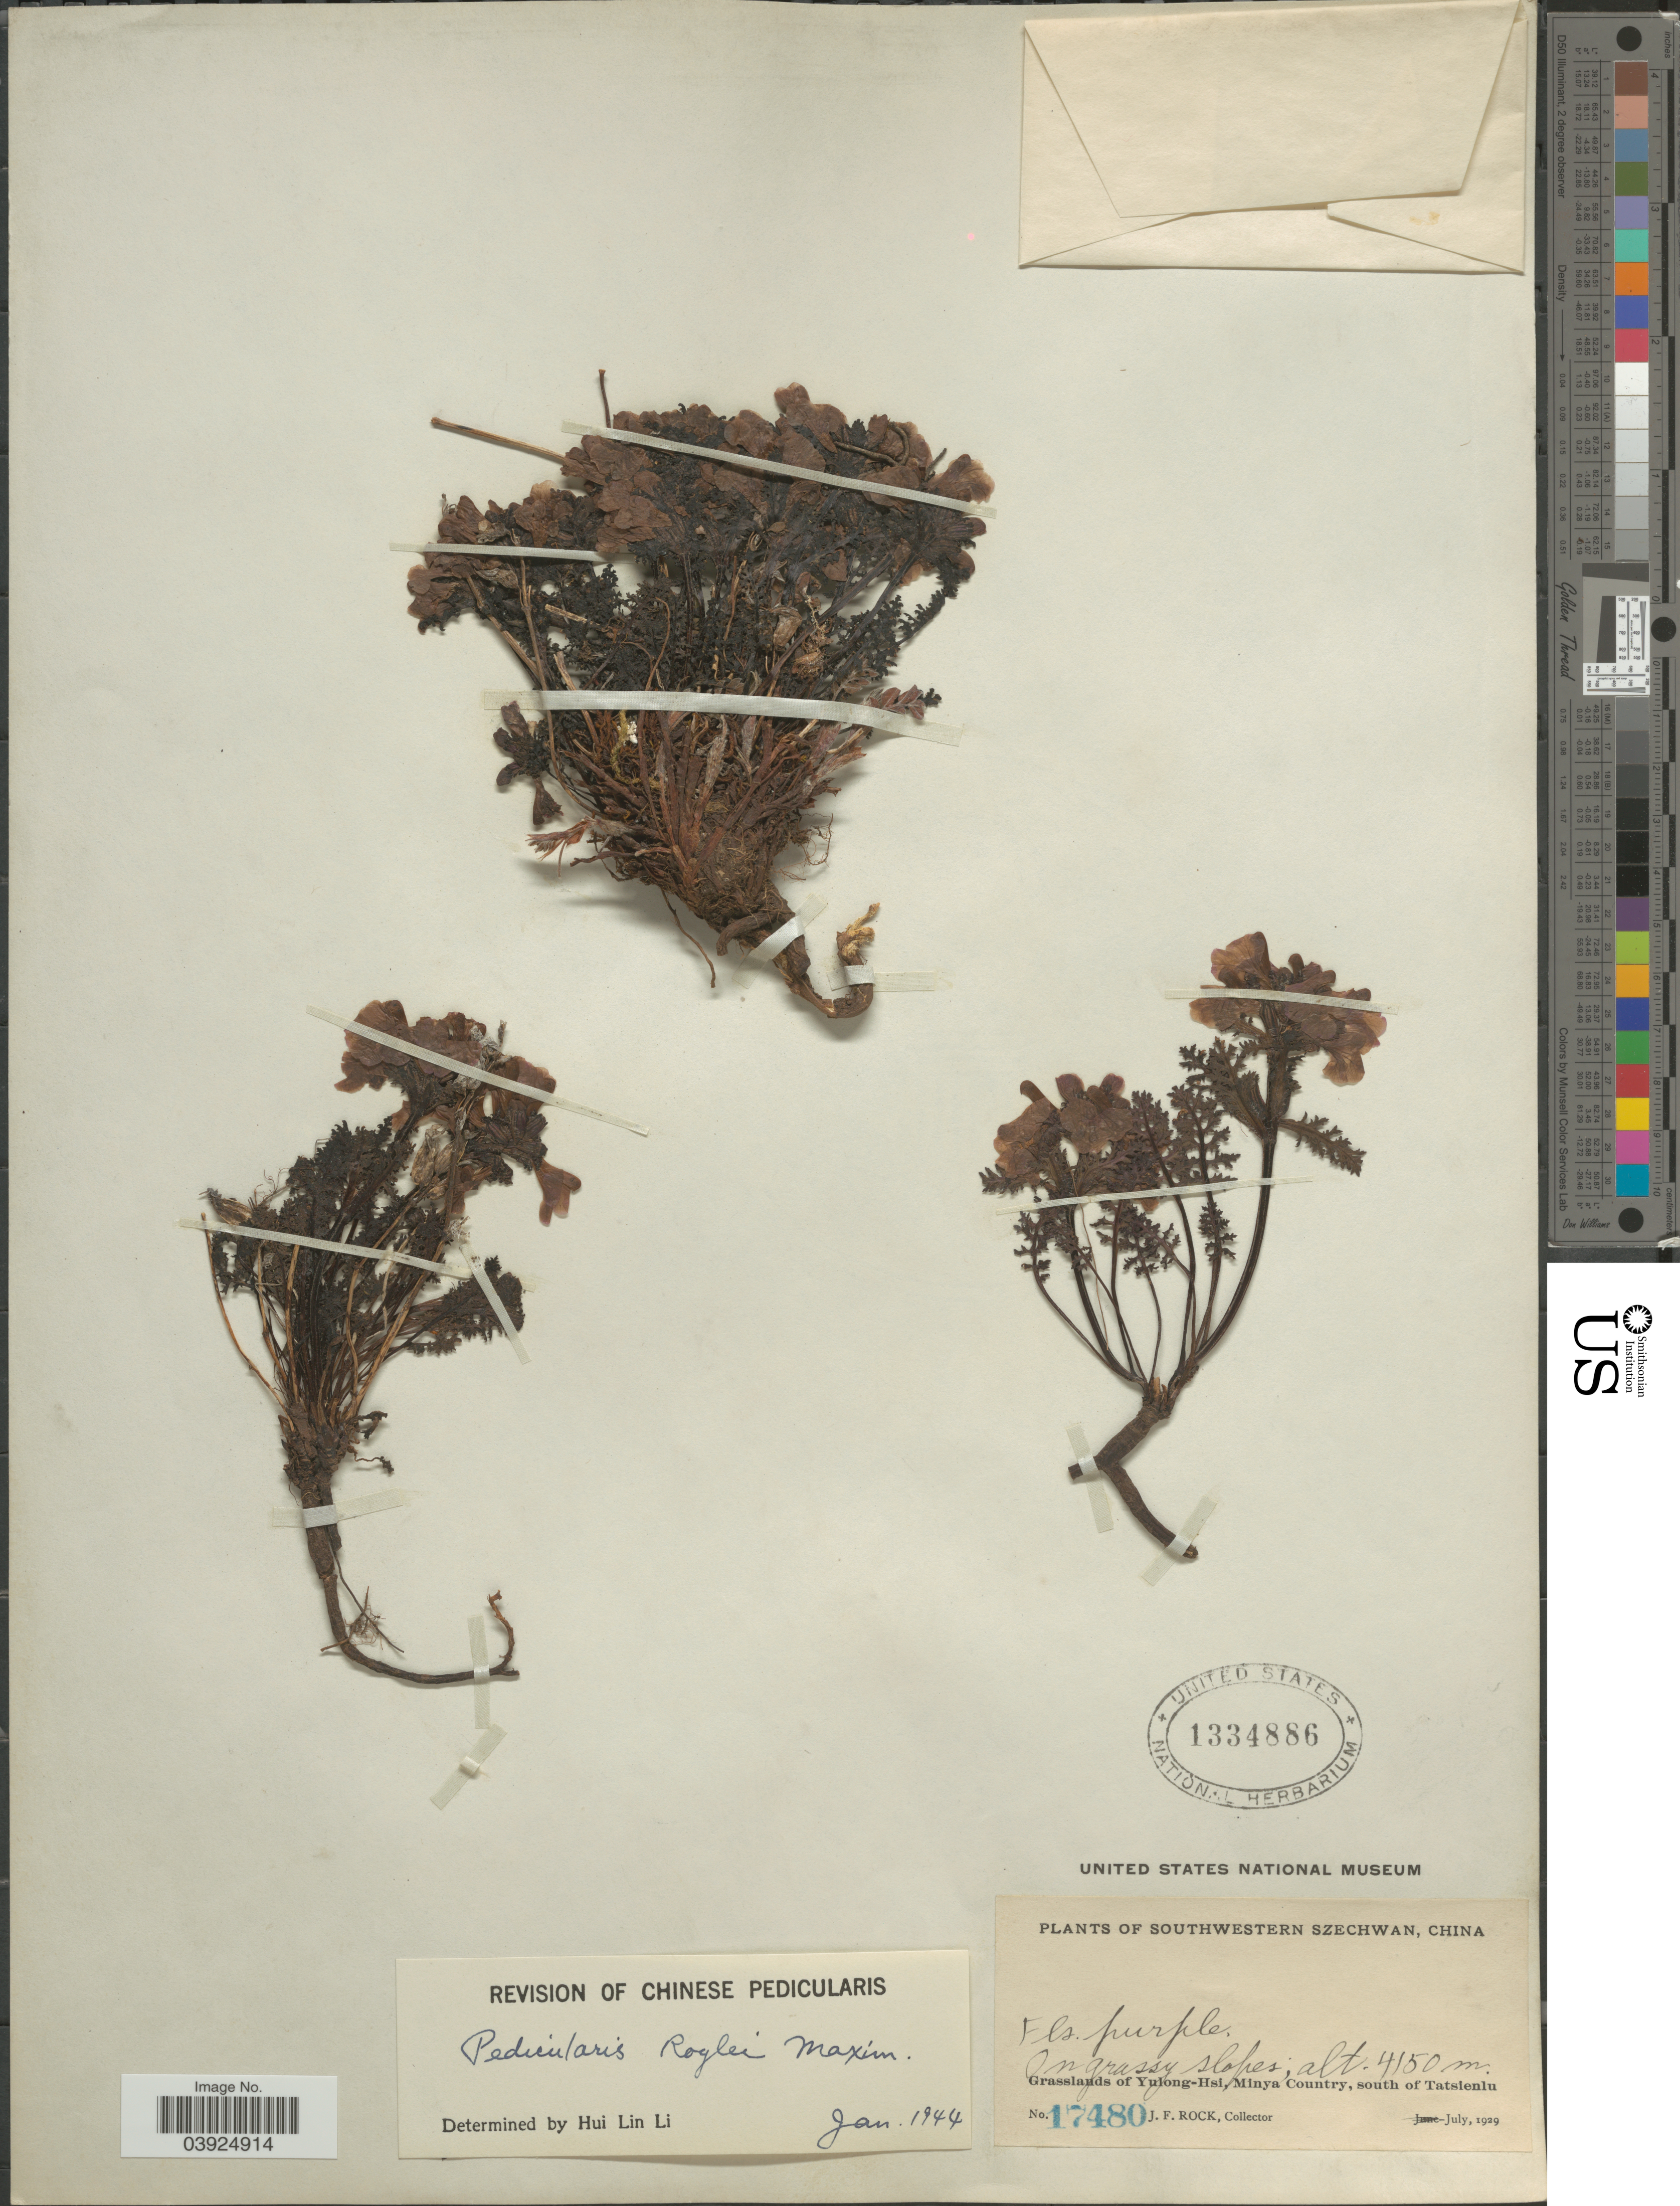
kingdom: Plantae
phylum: Tracheophyta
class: Magnoliopsida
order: Lamiales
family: Orobanchaceae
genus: Pedicularis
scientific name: Pedicularis roylei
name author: Maxim.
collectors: J. Rock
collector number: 17480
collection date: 1929-07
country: China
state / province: Sichuan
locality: Southwestern Szechwan. Grasslands of Yulong-Hsi, Minya Country, south of Tatsienlu.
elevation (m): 4150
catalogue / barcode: US 1334886